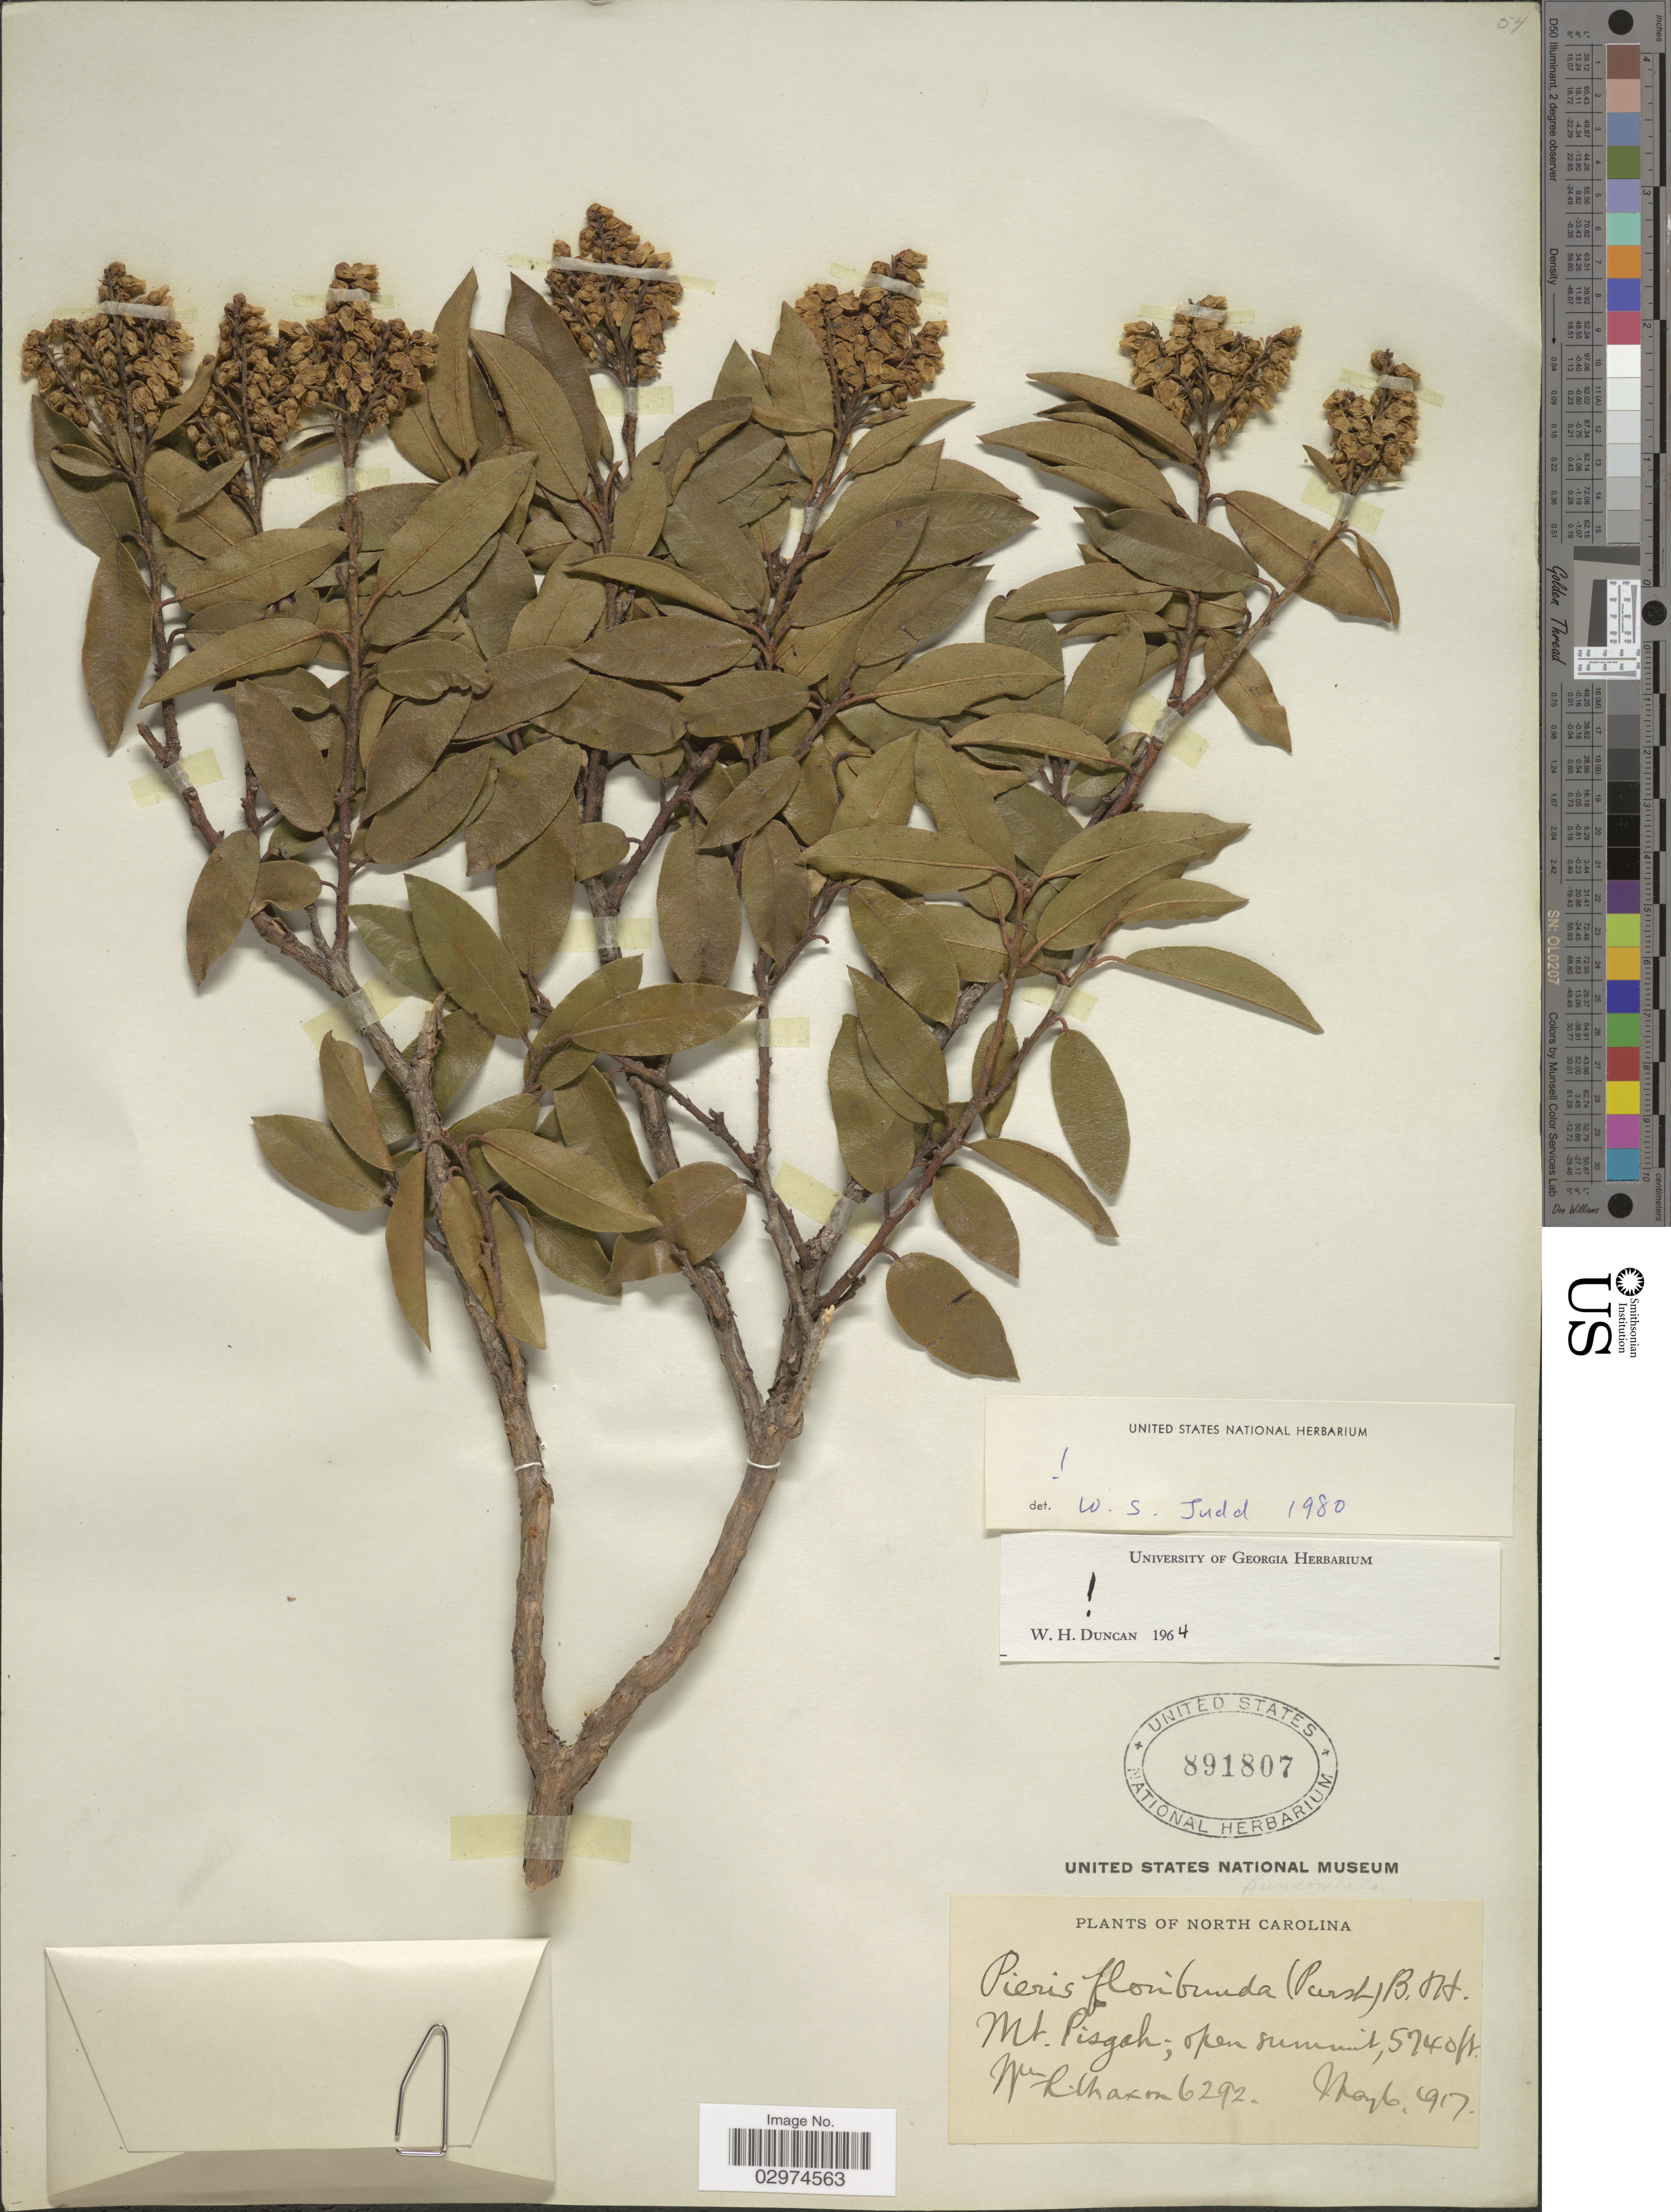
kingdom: Plantae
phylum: Tracheophyta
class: Magnoliopsida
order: Ericales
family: Ericaceae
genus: Pieris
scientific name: Pieris floribunda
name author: (Pursh) Benth. & Hook. f.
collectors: W. R. Maxon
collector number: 6292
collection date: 1917-05-06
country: United States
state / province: North Carolina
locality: Mt. Pisgah.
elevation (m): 1750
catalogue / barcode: US 891807